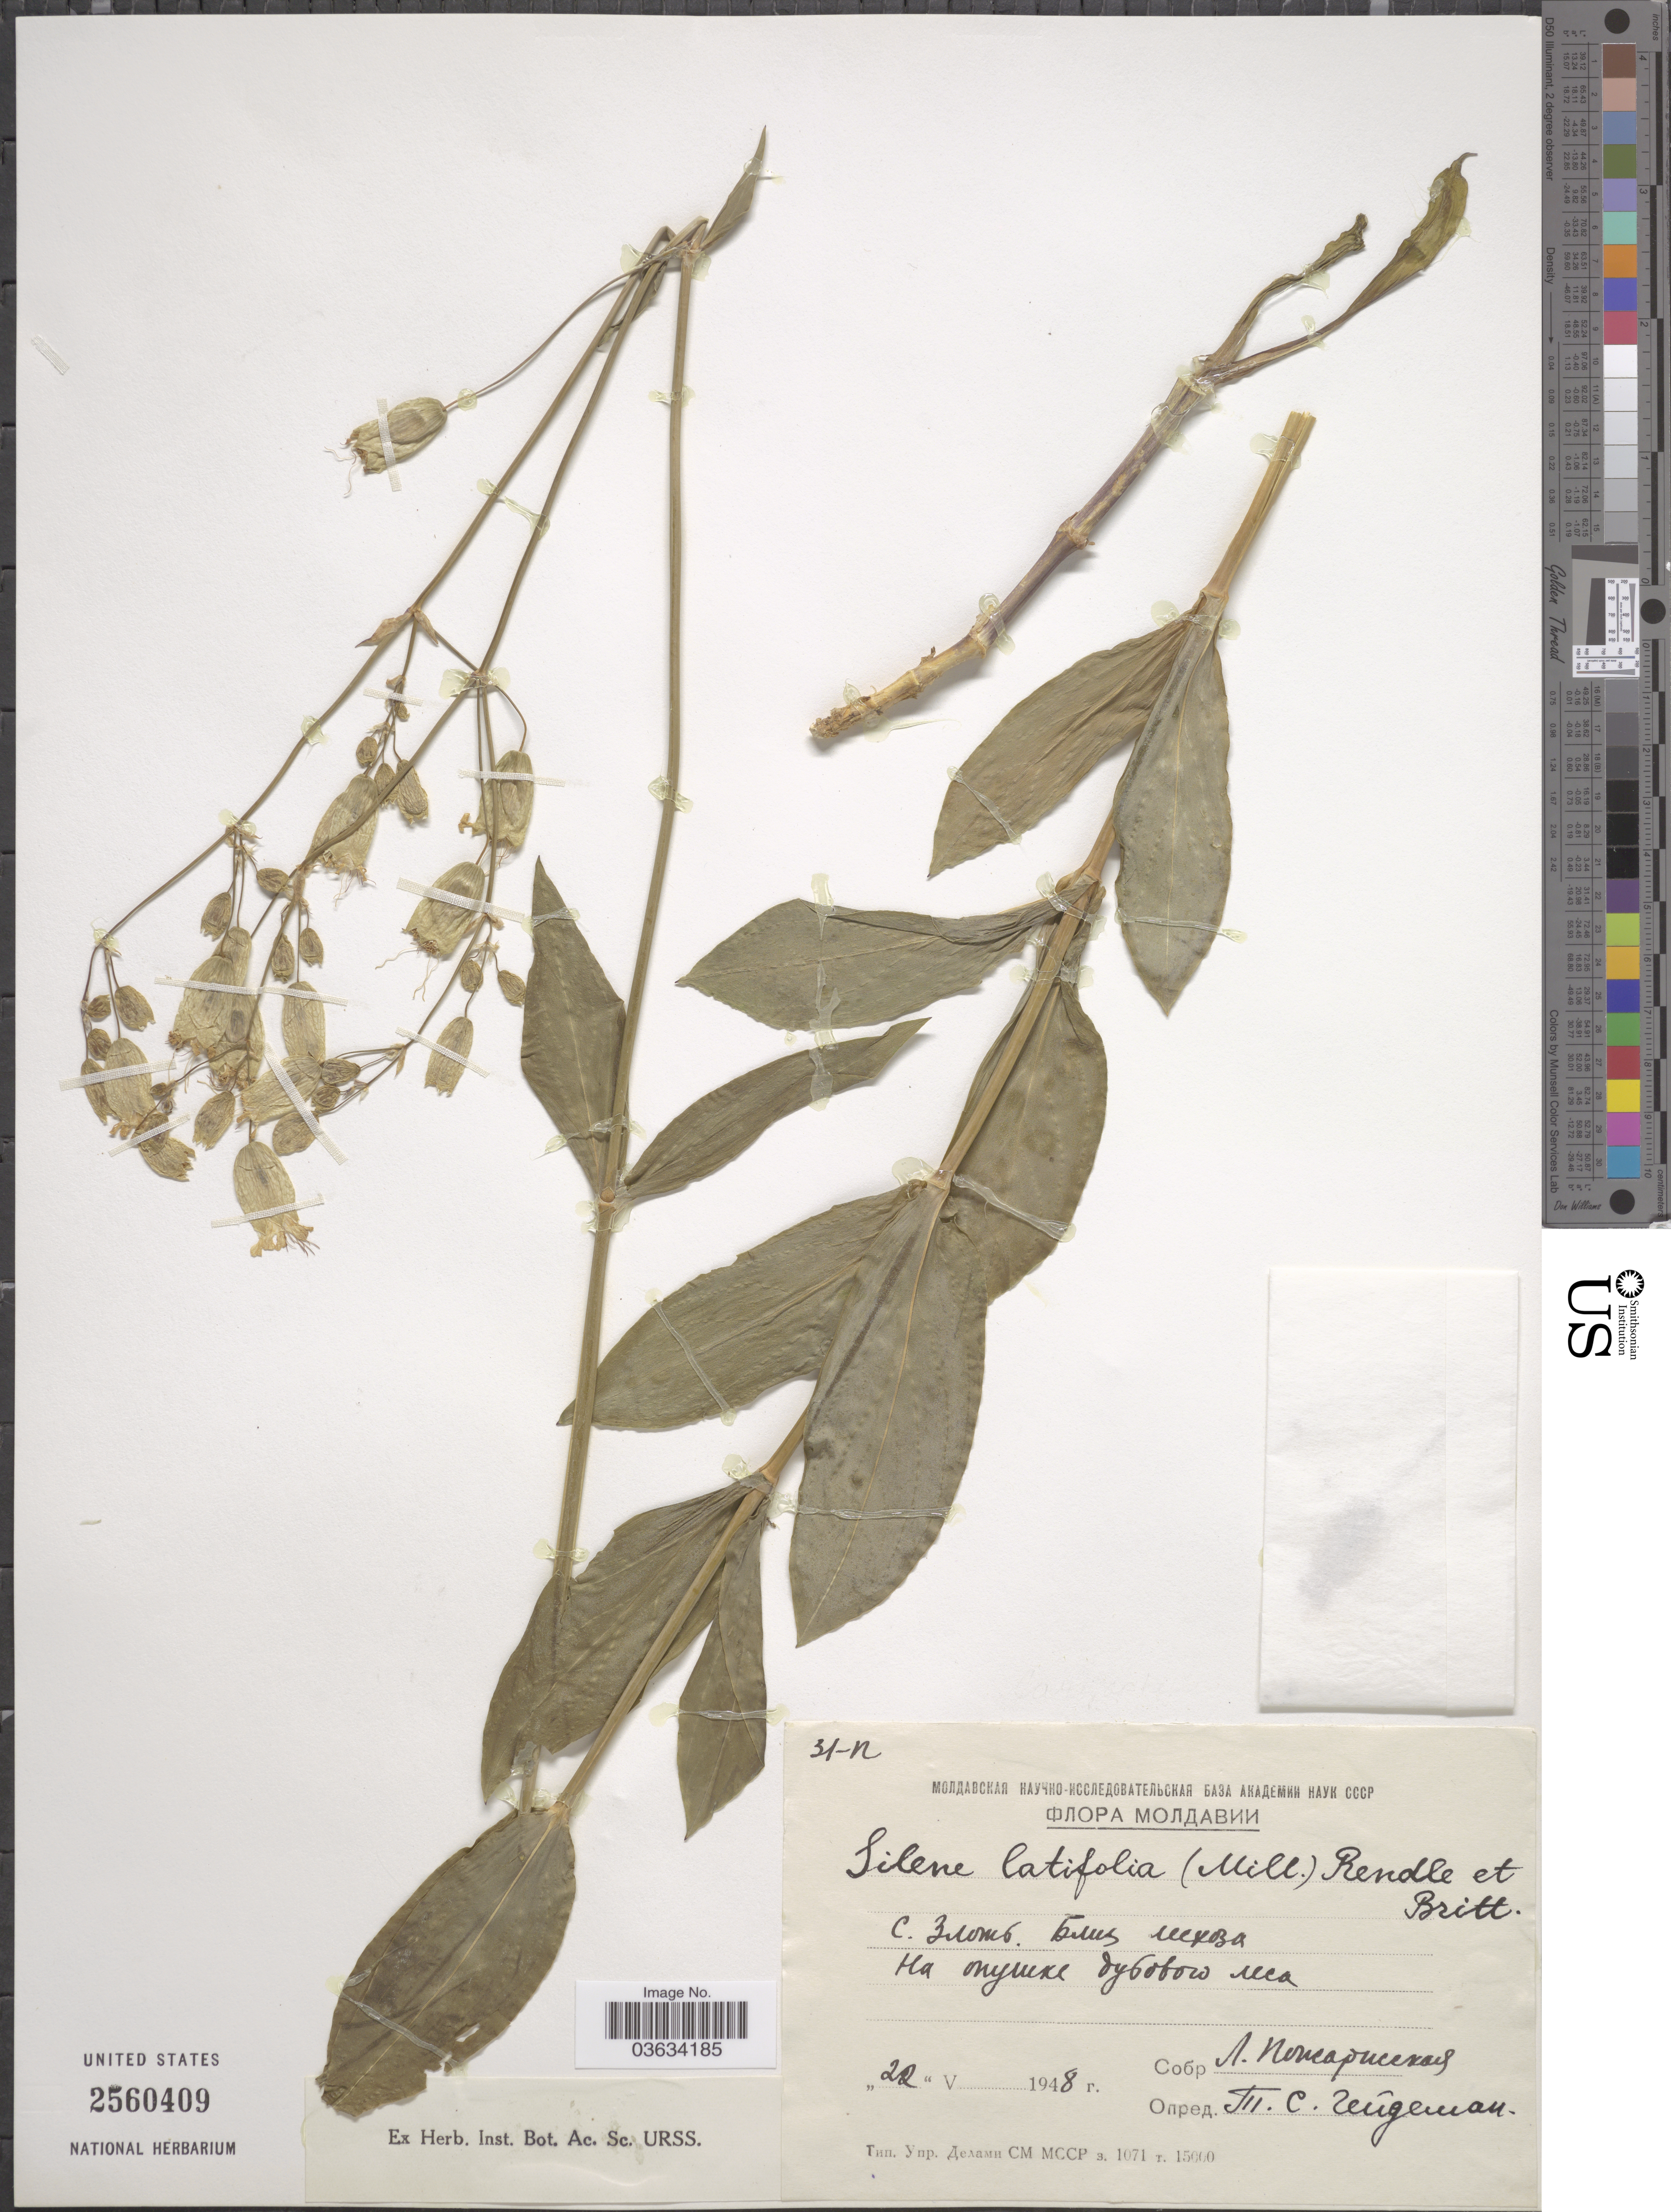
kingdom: Plantae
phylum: Tracheophyta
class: Magnoliopsida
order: Caryophyllales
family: Caryophyllaceae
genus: Silene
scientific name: Silene latifolia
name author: Poir.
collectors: L. Pozharisskaya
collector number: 31-n?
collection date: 1948-05-22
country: Moldova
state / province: Cimislia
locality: Village Zloti.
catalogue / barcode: US 2560409